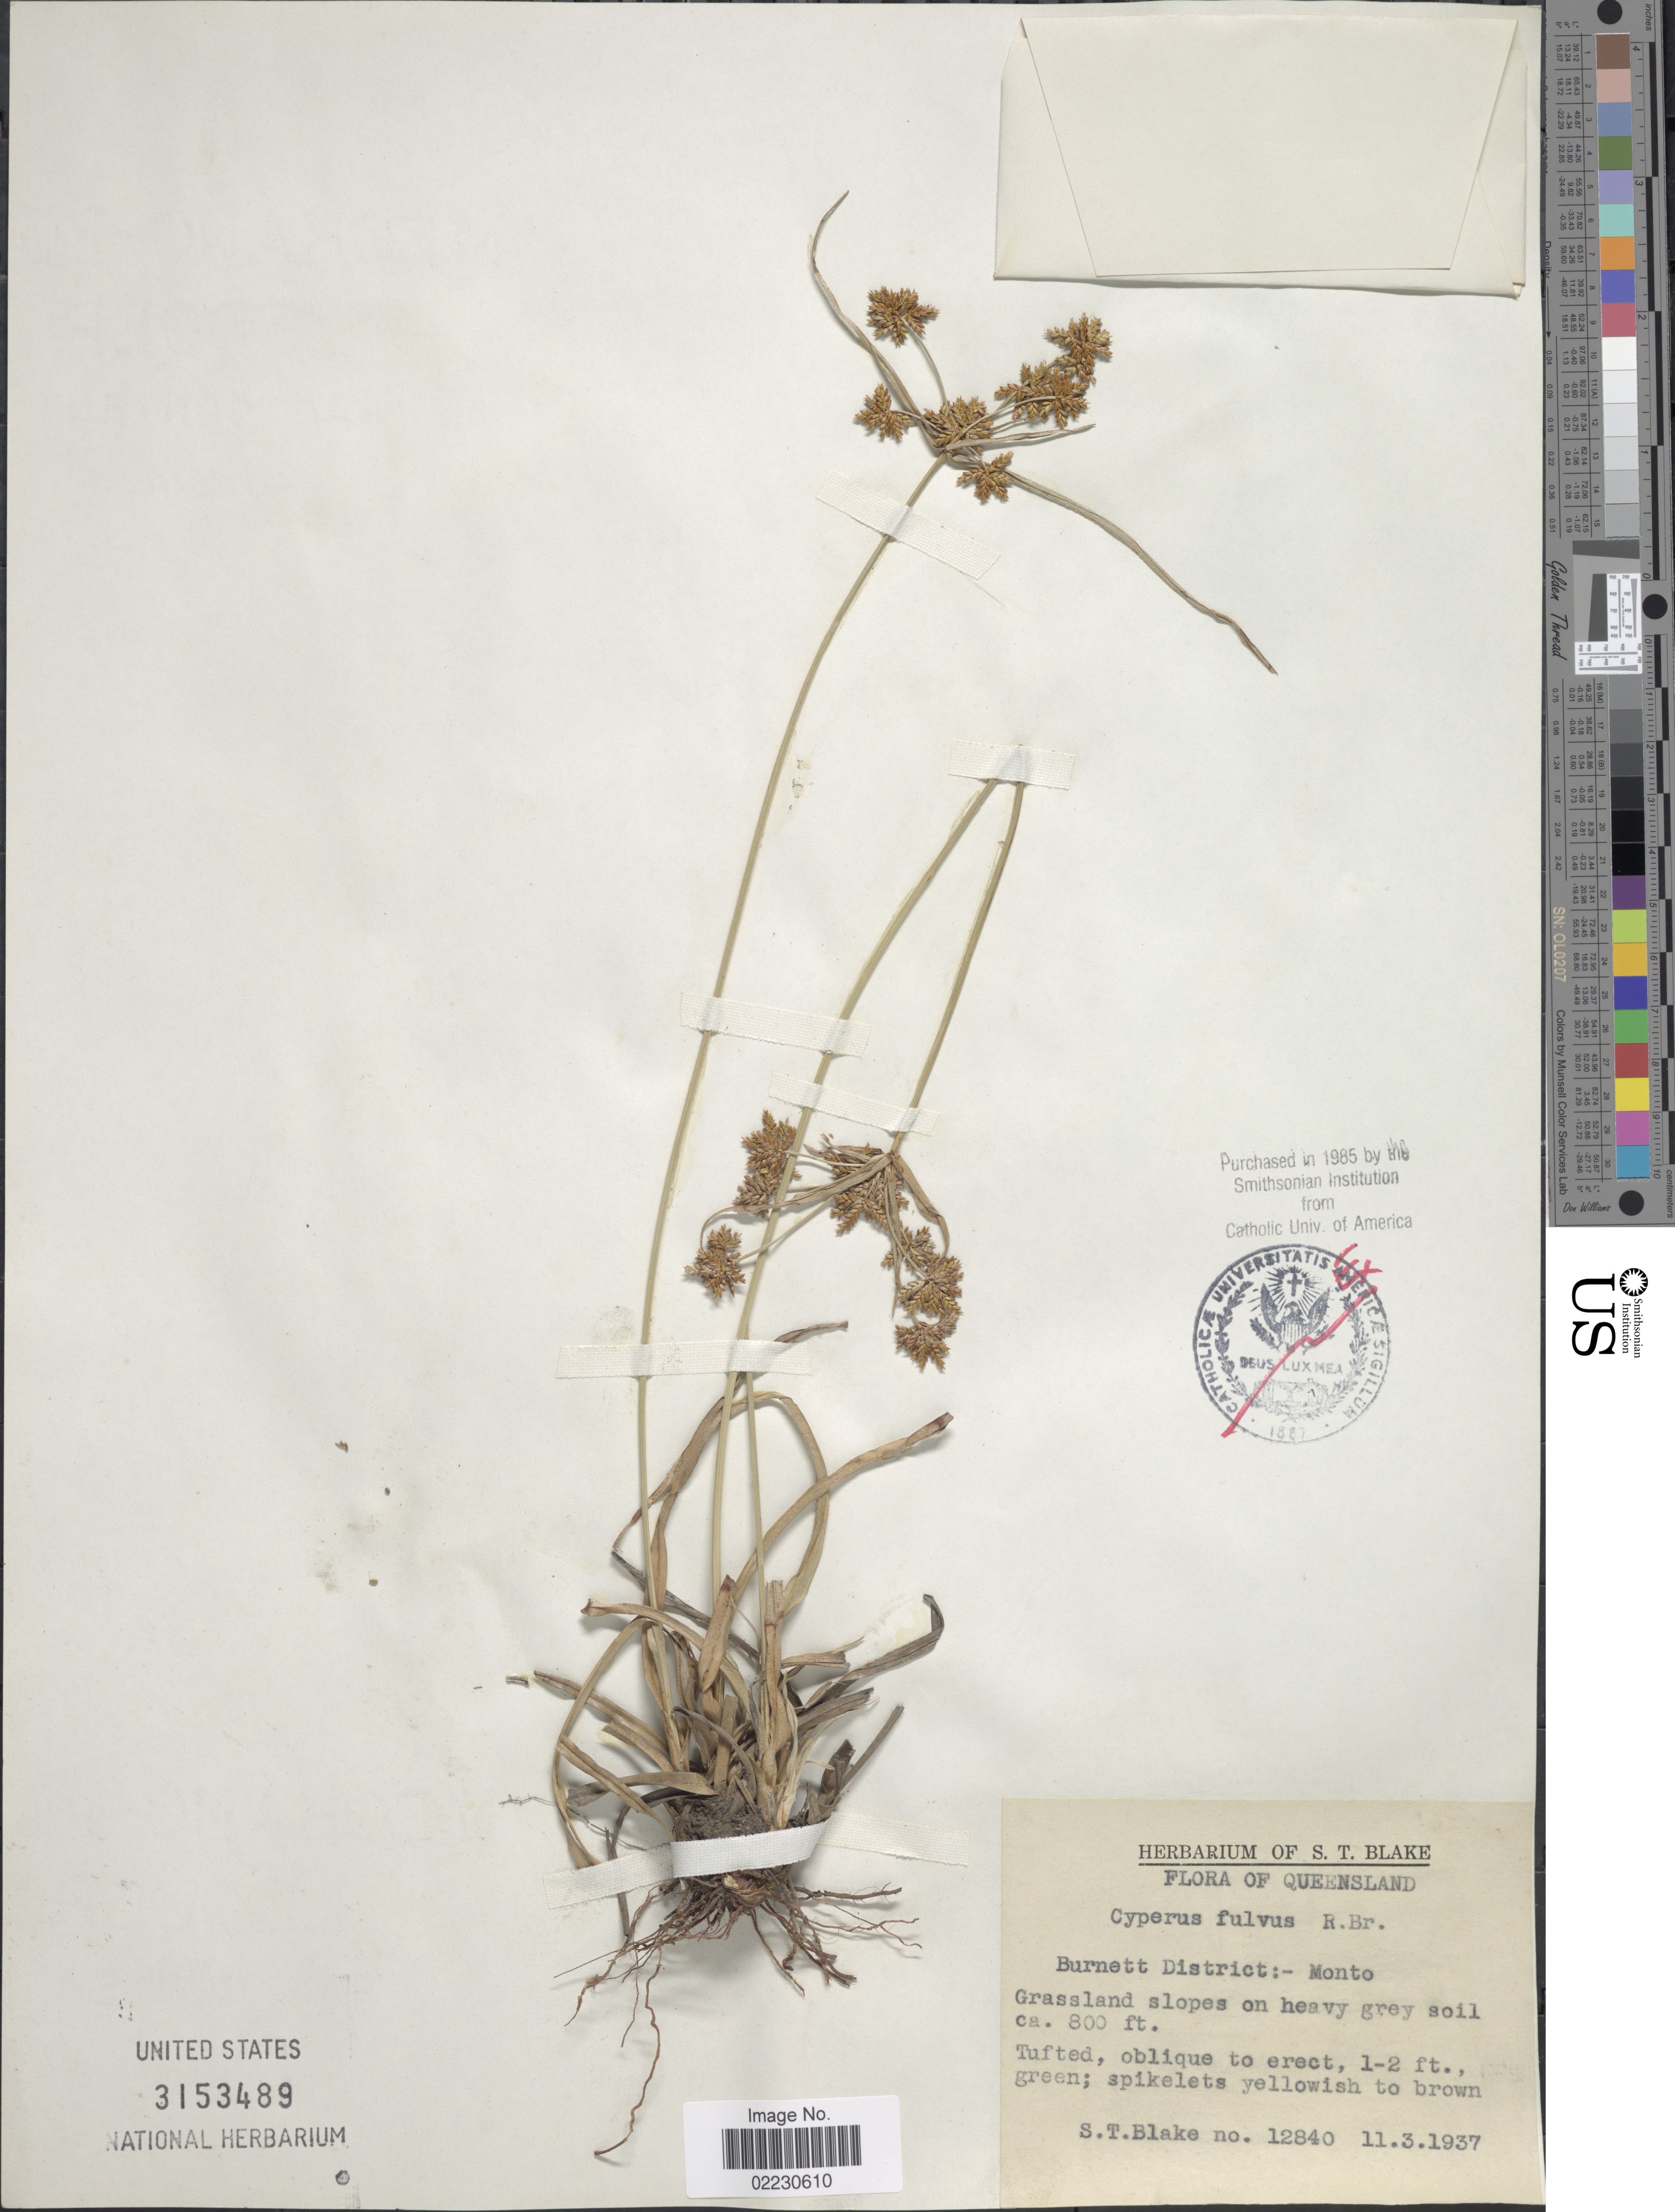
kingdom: Plantae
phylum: Tracheophyta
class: Liliopsida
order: Poales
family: Cyperaceae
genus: Cyperus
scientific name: Cyperus fulvus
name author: R. Br.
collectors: S. T. Blake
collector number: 12840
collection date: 1937-03-11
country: Australia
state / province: Queensland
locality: Burnett District;- Monto. Grassland slopes on heavy grey soil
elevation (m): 244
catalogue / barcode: US 3153489